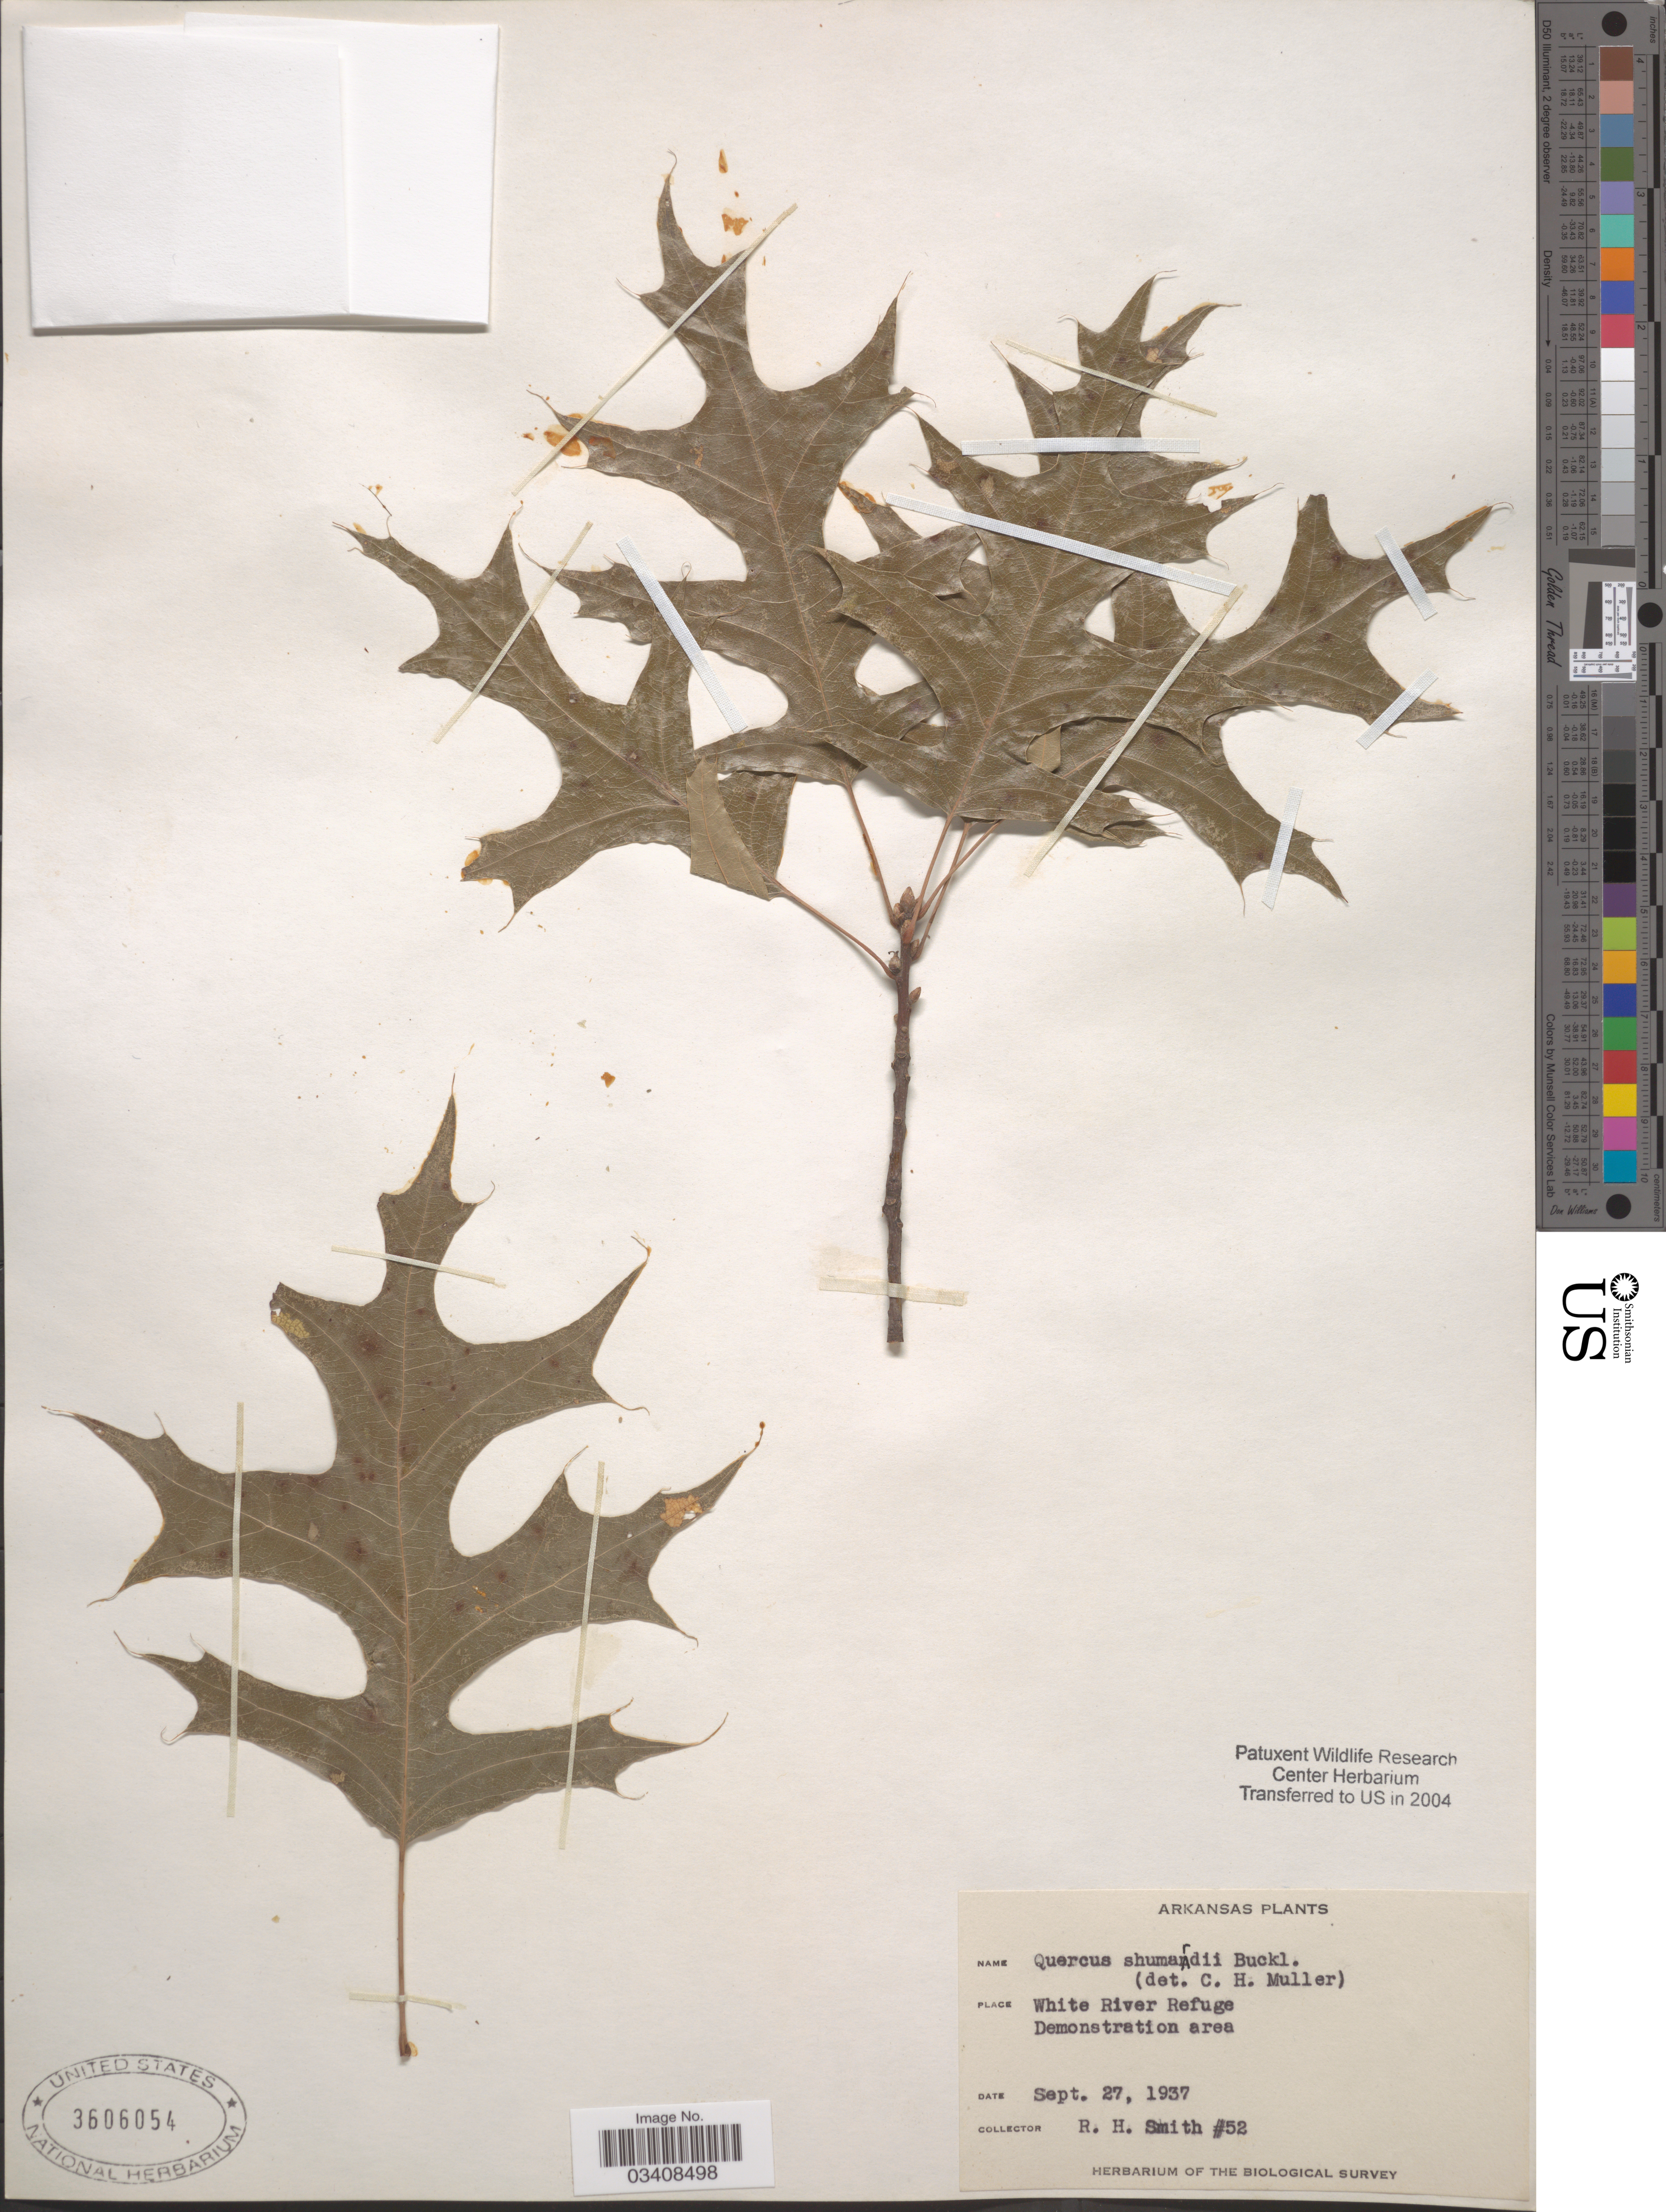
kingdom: Plantae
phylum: Tracheophyta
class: Magnoliopsida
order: Fagales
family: Fagaceae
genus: Quercus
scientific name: Quercus shumardii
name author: Buckley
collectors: R. H. Smith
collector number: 52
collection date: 1937-09-27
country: United States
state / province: Arkansas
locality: White River Refuge. Demonstration area.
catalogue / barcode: US 3606054